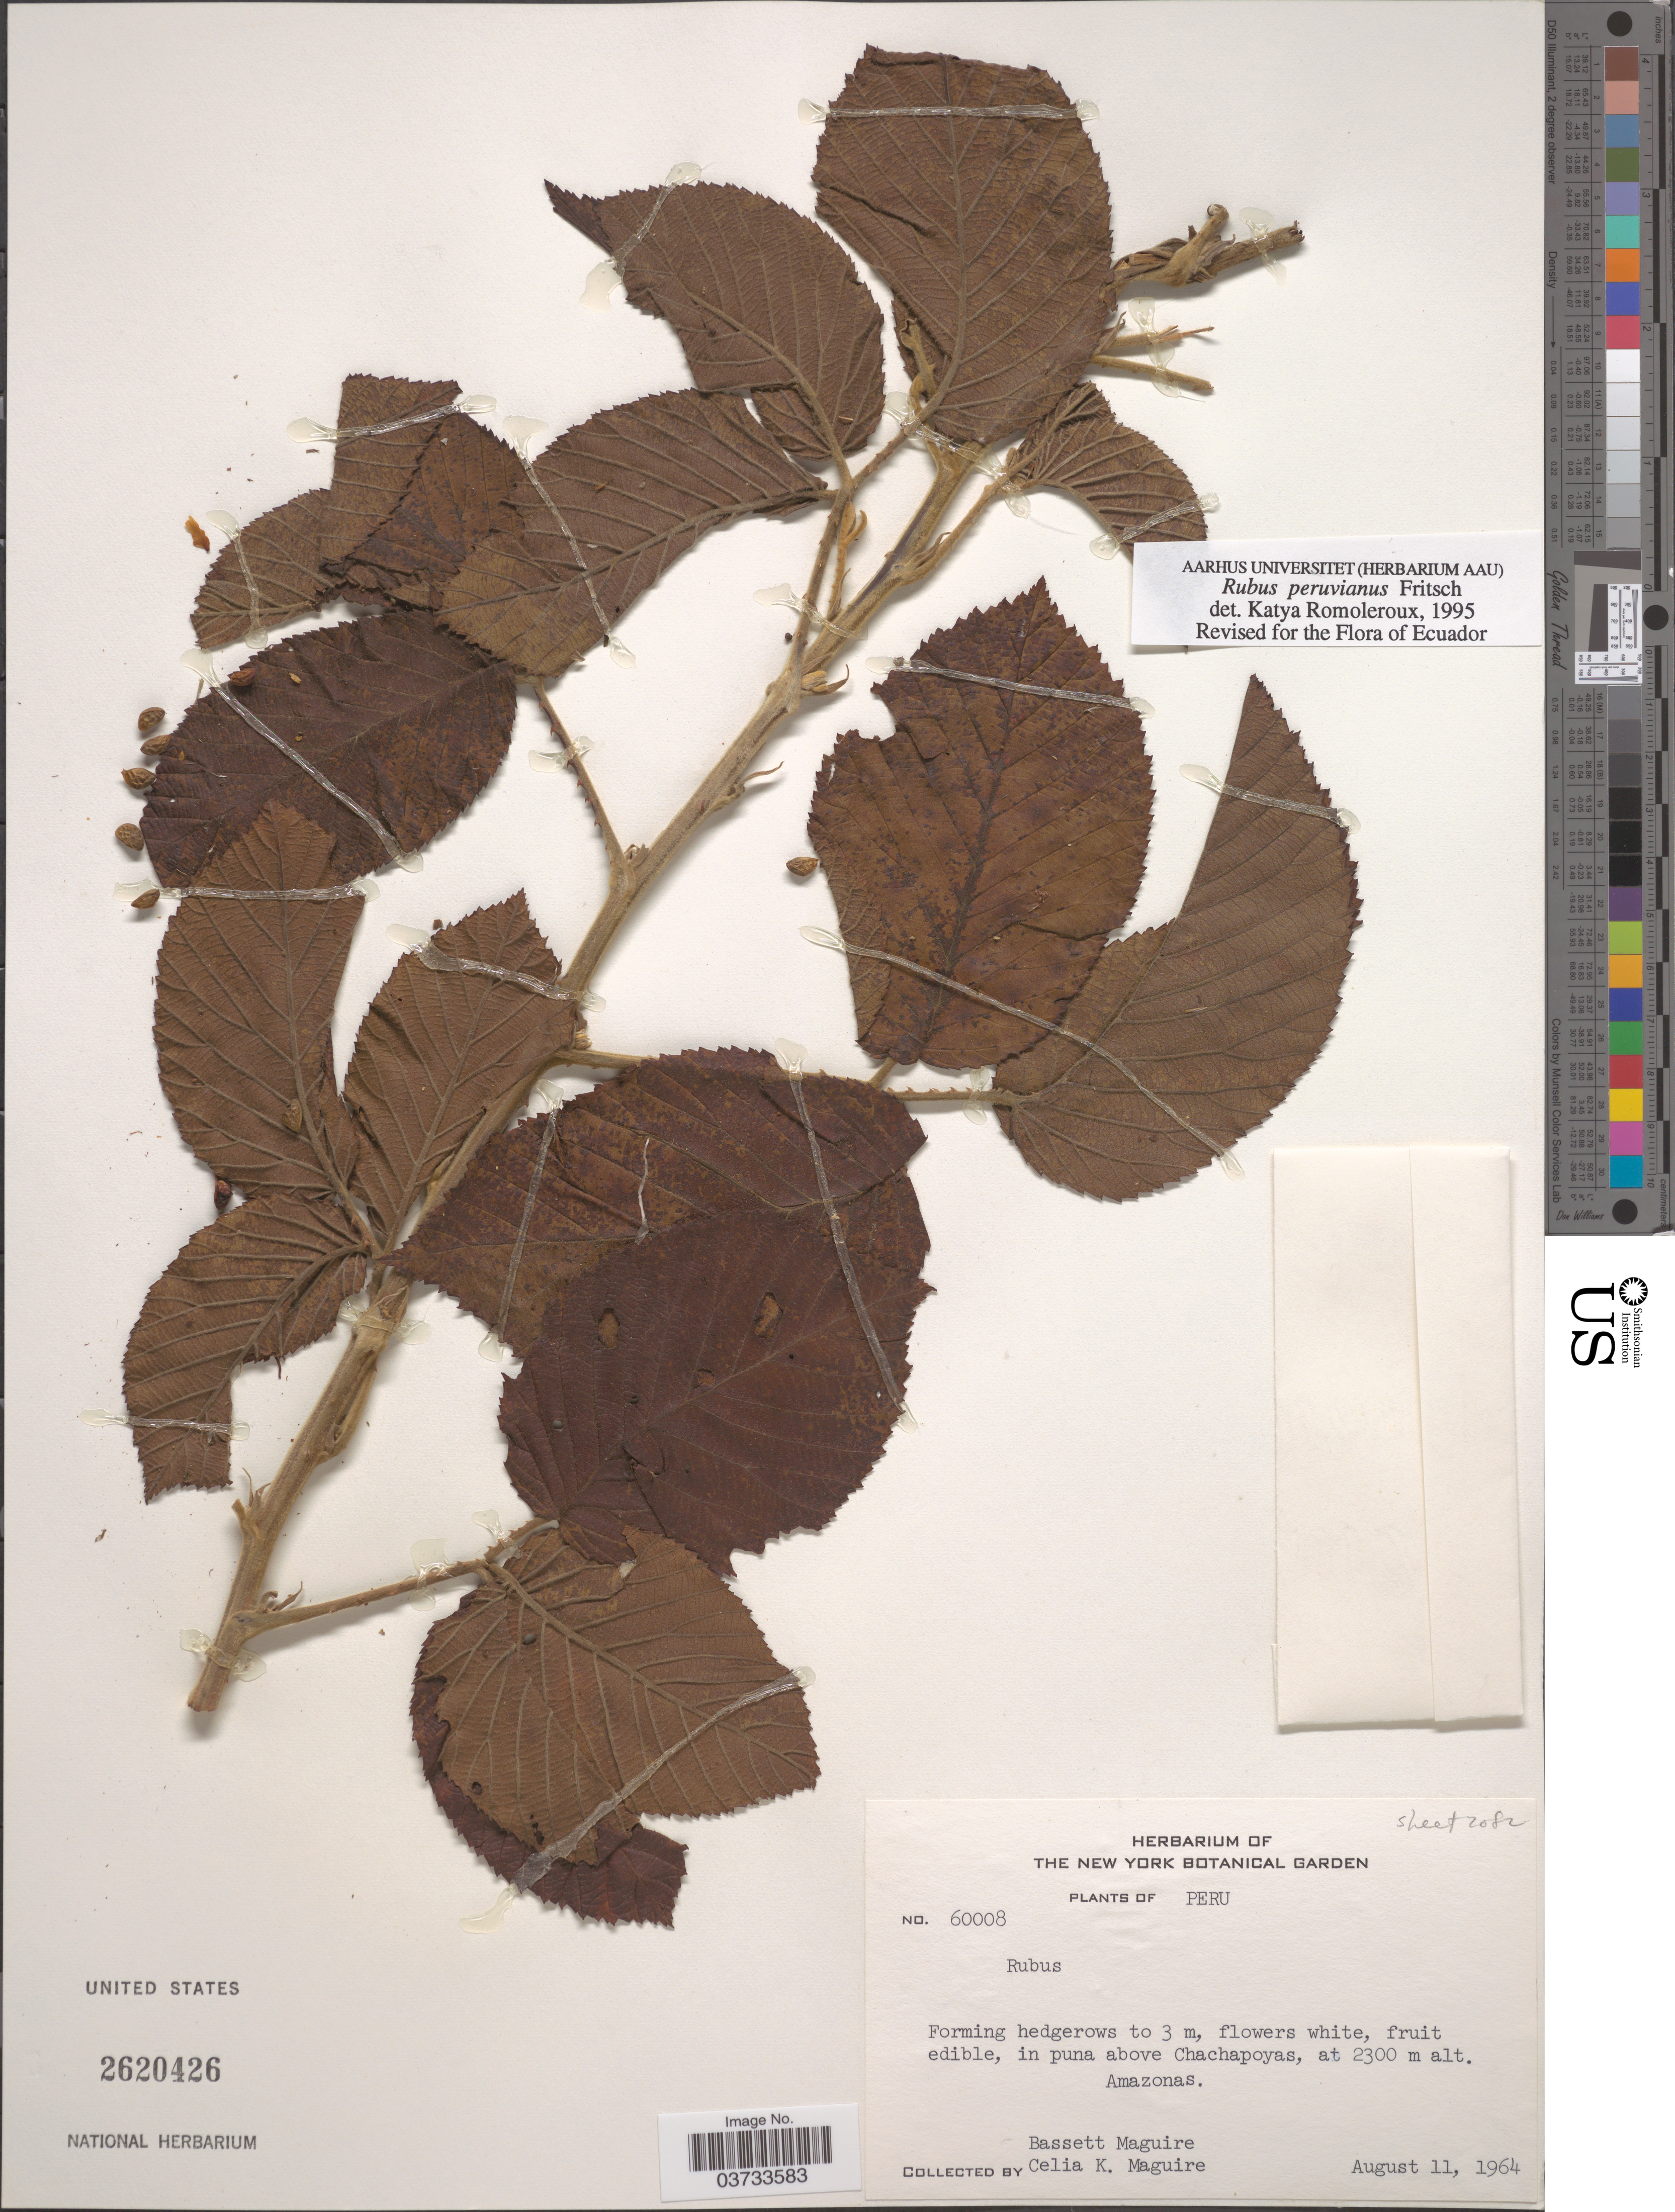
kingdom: Plantae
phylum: Tracheophyta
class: Magnoliopsida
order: Rosales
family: Rosaceae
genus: Rubus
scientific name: Rubus peruvianus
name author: Fritsch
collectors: B. Maguire & C. K. Maguire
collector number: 60008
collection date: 1964-08-11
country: Peru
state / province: Amazonas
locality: In puna Chachapoyas.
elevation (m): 2300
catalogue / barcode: US 2620426